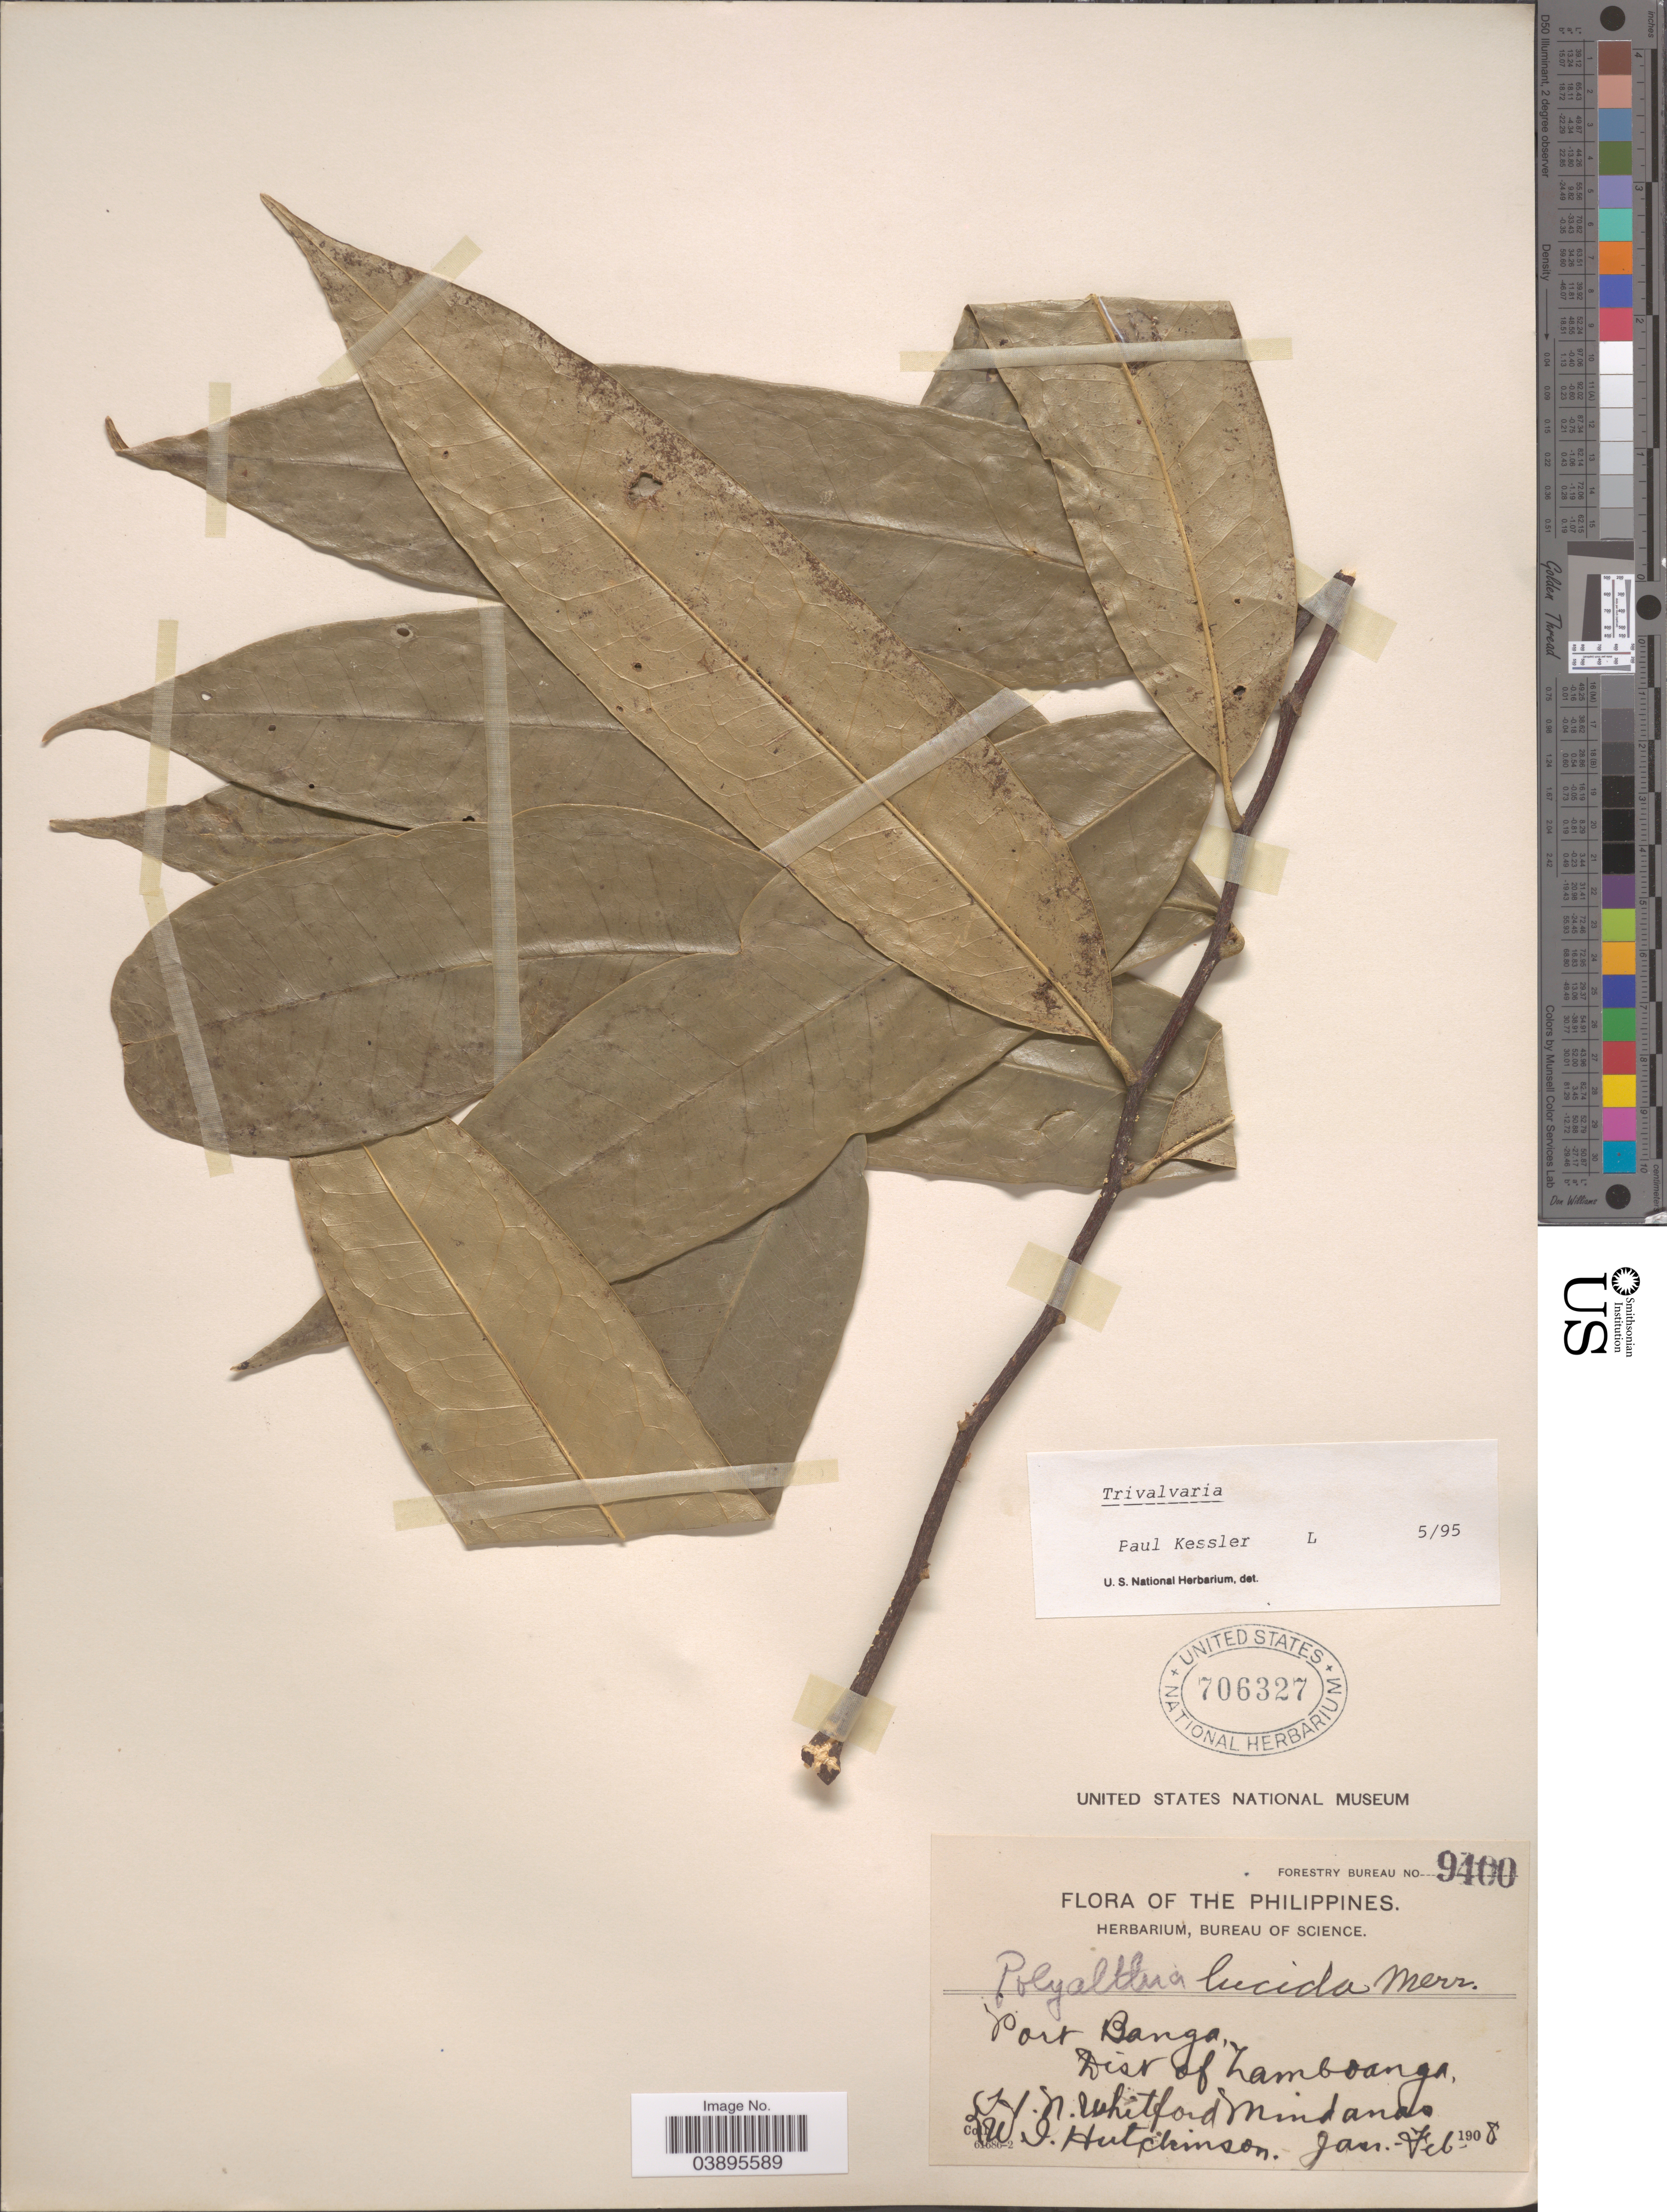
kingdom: Plantae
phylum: Tracheophyta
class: Magnoliopsida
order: Magnoliales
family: Annonaceae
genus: Trivalvaria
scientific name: Trivalvaria sp.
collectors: H. N. Whitford & W. I. Hutchinson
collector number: Forestry Bureau 9400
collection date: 1908-01/1908-02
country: Philippines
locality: Port Banga, Dist of Zamboanga, Mindanao.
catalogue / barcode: US 706327